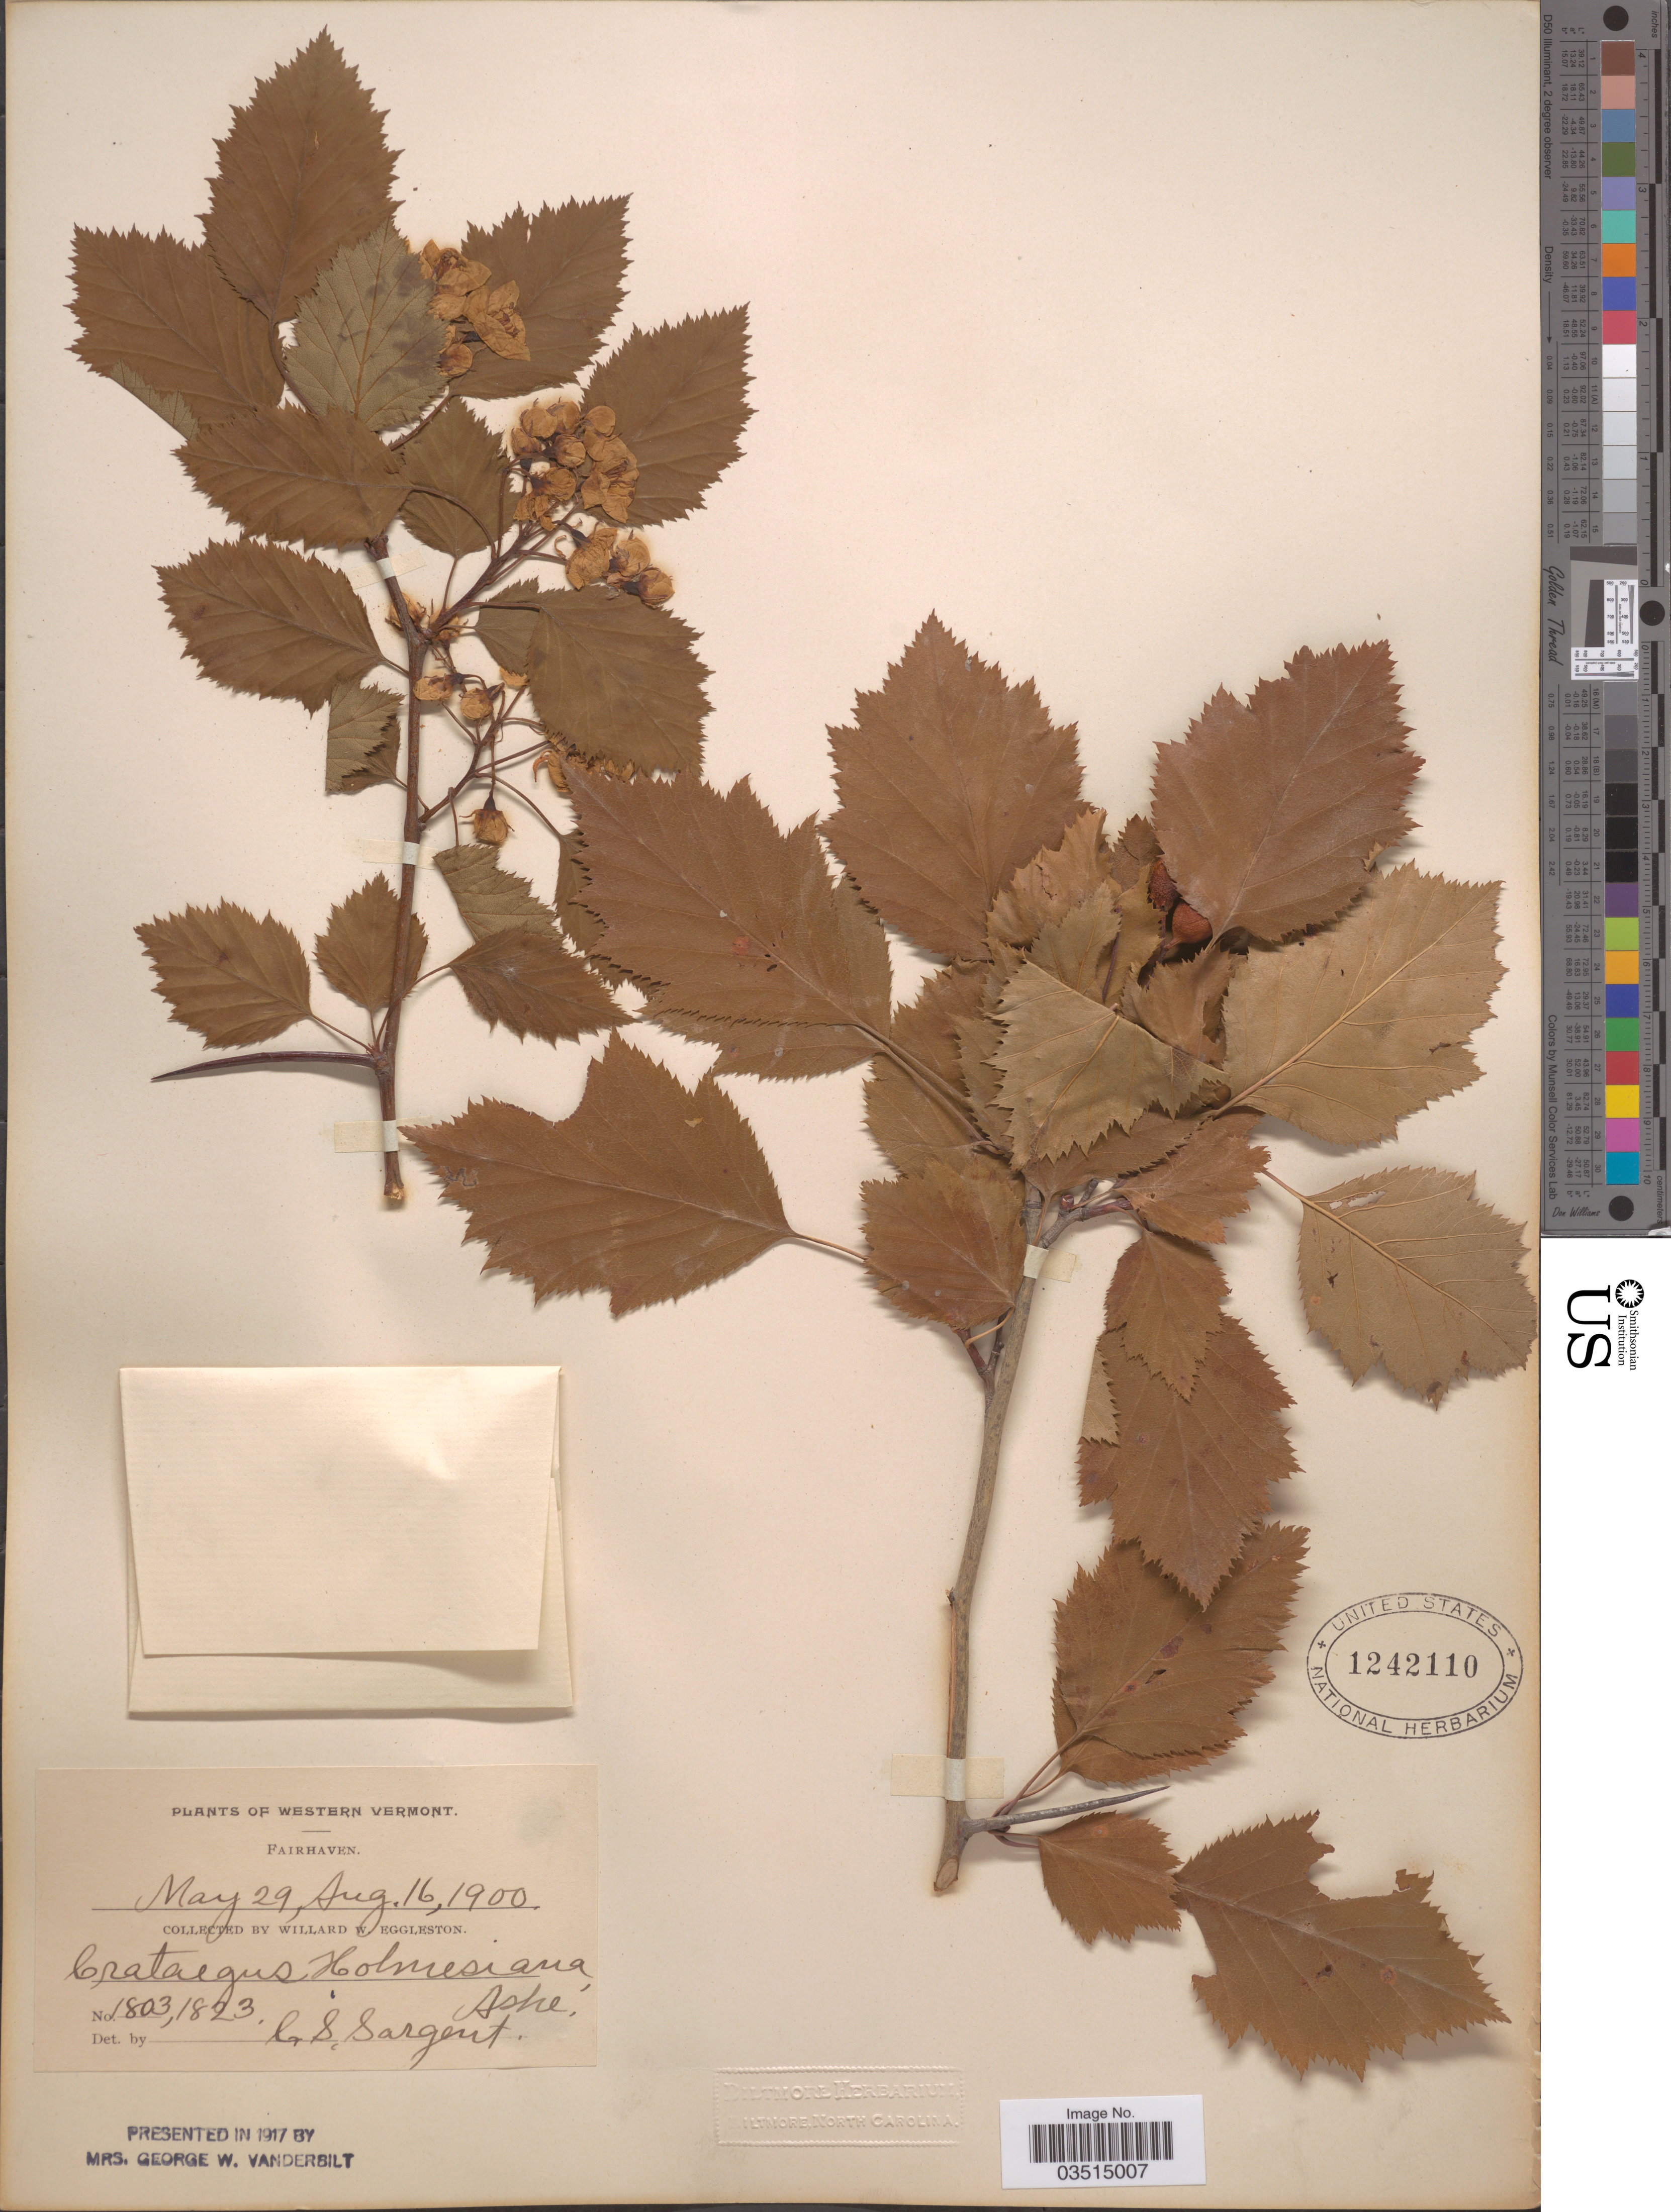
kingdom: Plantae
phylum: Tracheophyta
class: Magnoliopsida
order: Rosales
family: Rosaceae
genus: Crataegus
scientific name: Crataegus holmesiana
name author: Ashe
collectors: W. W. Eggleston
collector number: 1803/1823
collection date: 1900-05-29/1900-08-16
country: United States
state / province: Vermont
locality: Western Vermont. Fairhaven.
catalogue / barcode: US 1242110